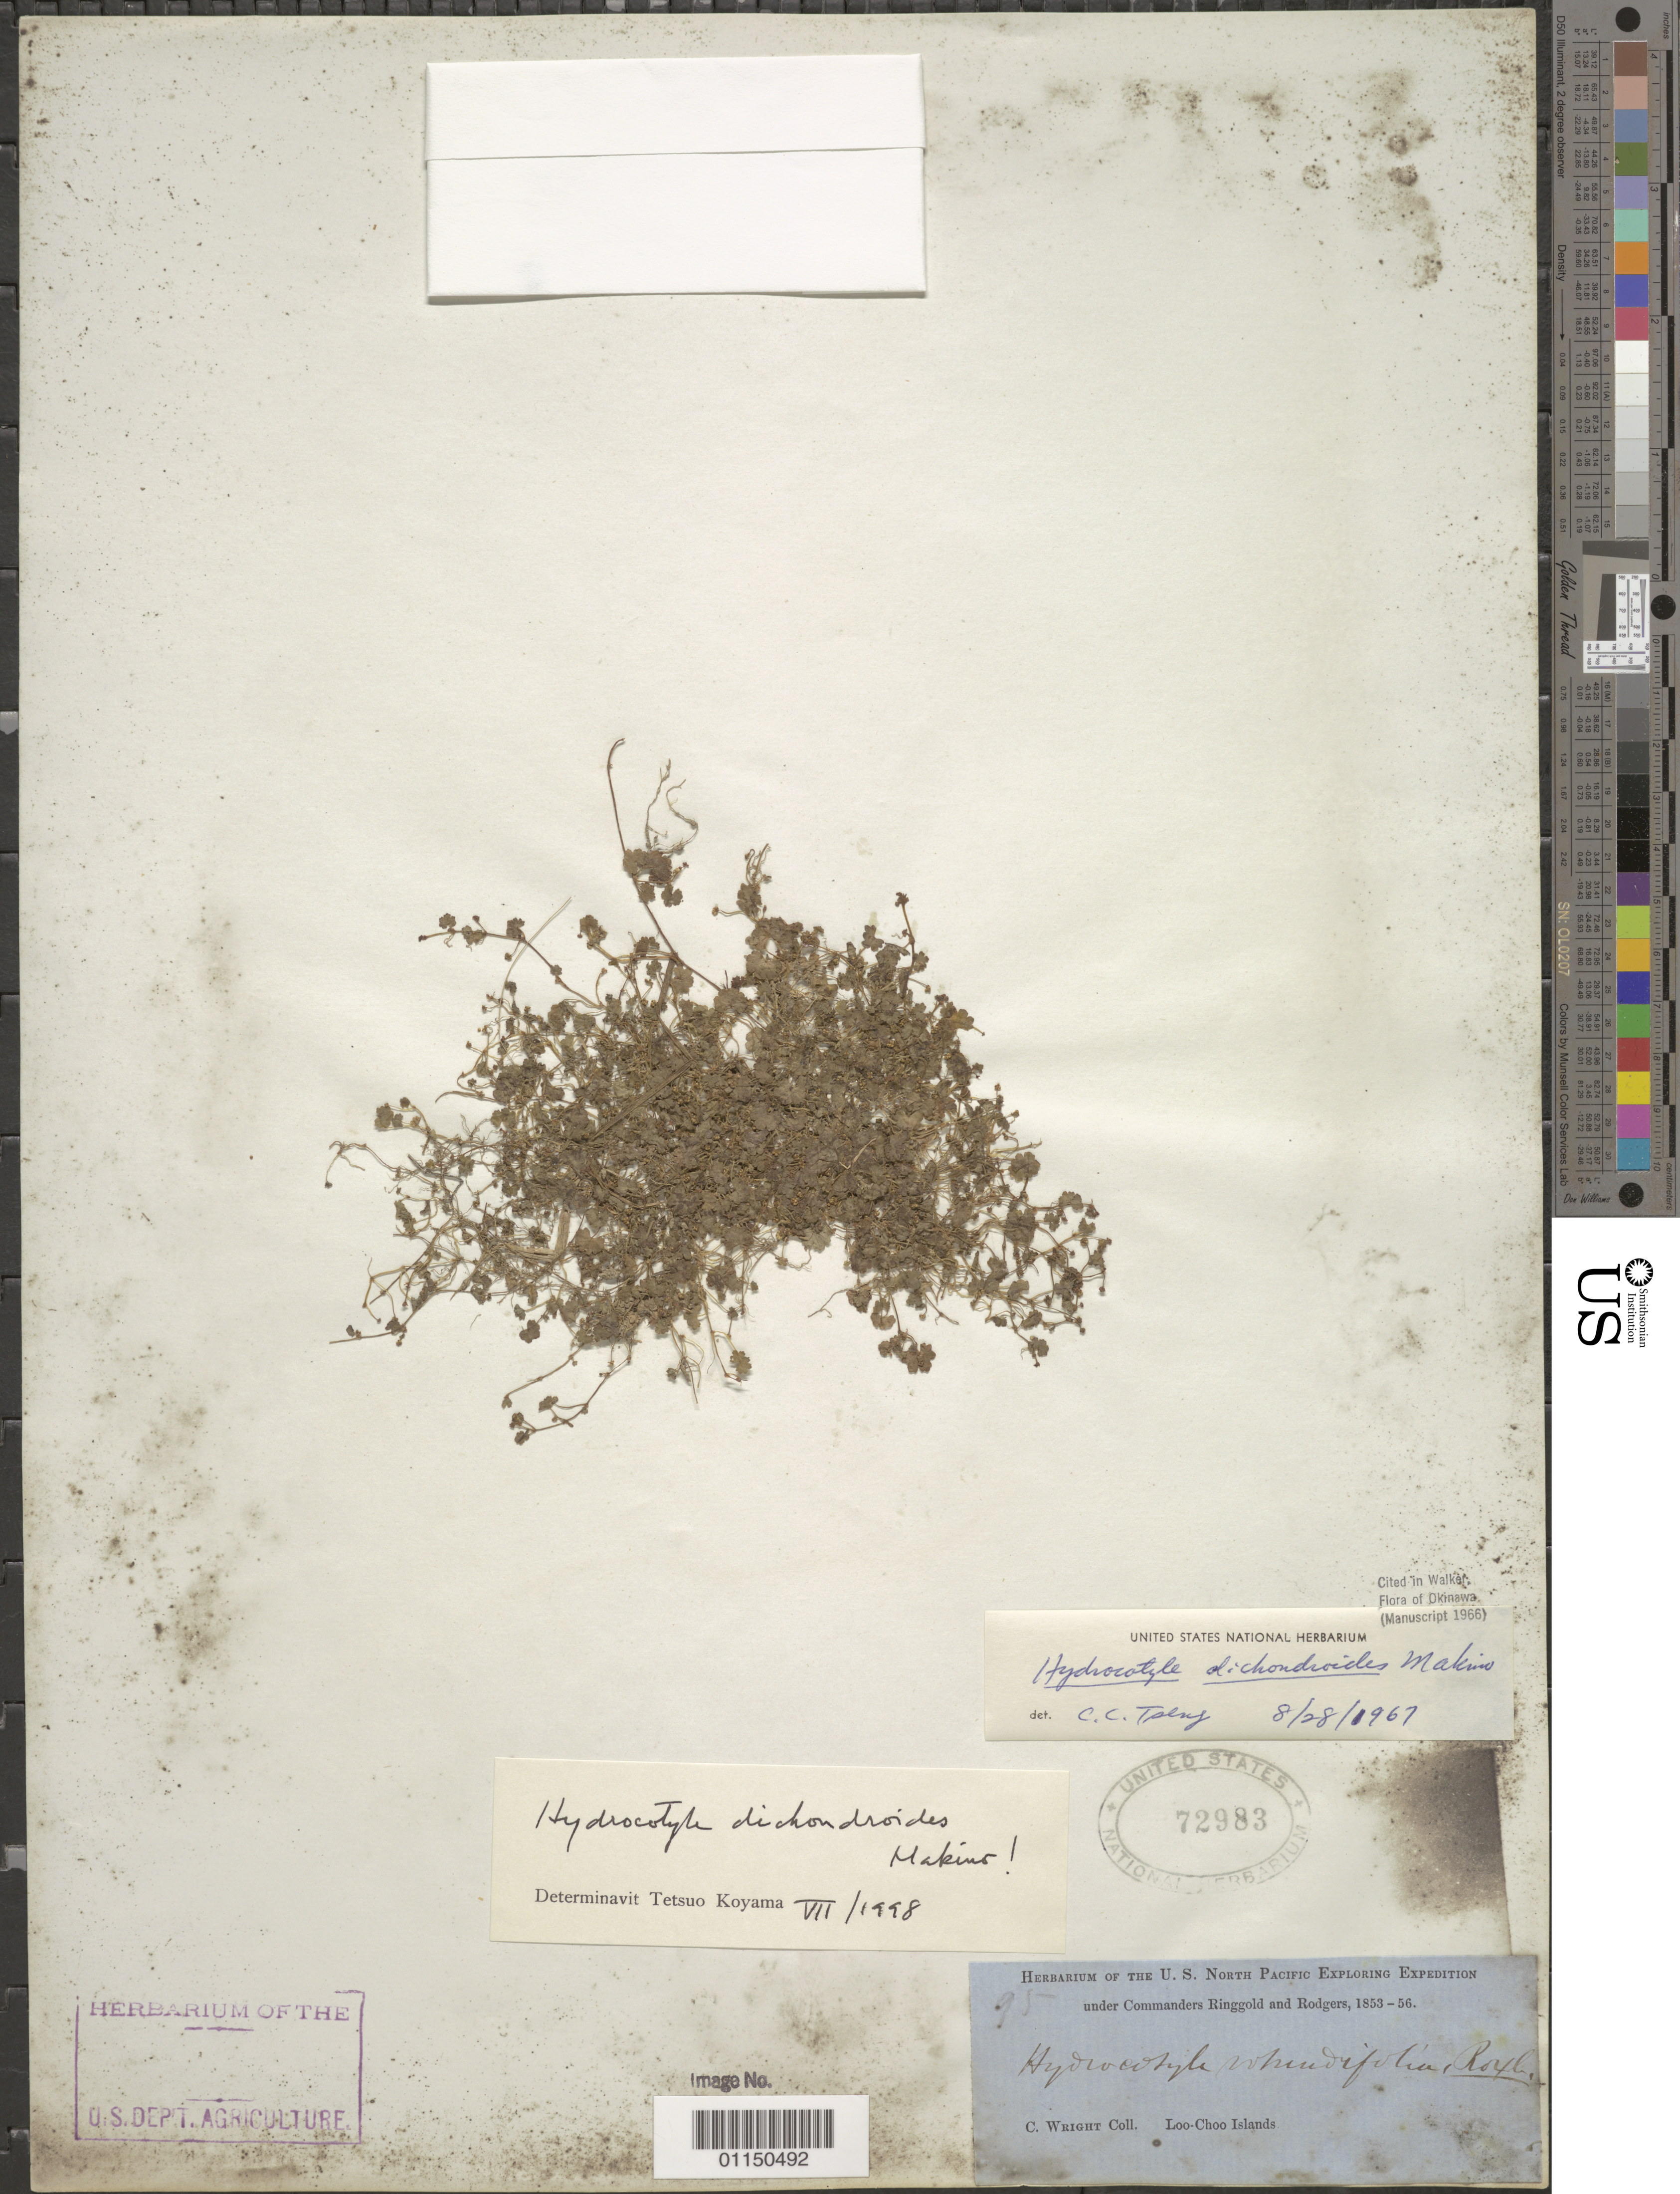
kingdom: Plantae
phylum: Tracheophyta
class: Magnoliopsida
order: Apiales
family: Araliaceae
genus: Hydrocotyle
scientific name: Hydrocotyle dichondroides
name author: Makino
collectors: C. Wright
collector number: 95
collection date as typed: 1853 to -- --- 1856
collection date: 1853/1856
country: Japan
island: Ryukyu Islands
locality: Loo Choo Islands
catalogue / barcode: US 72983